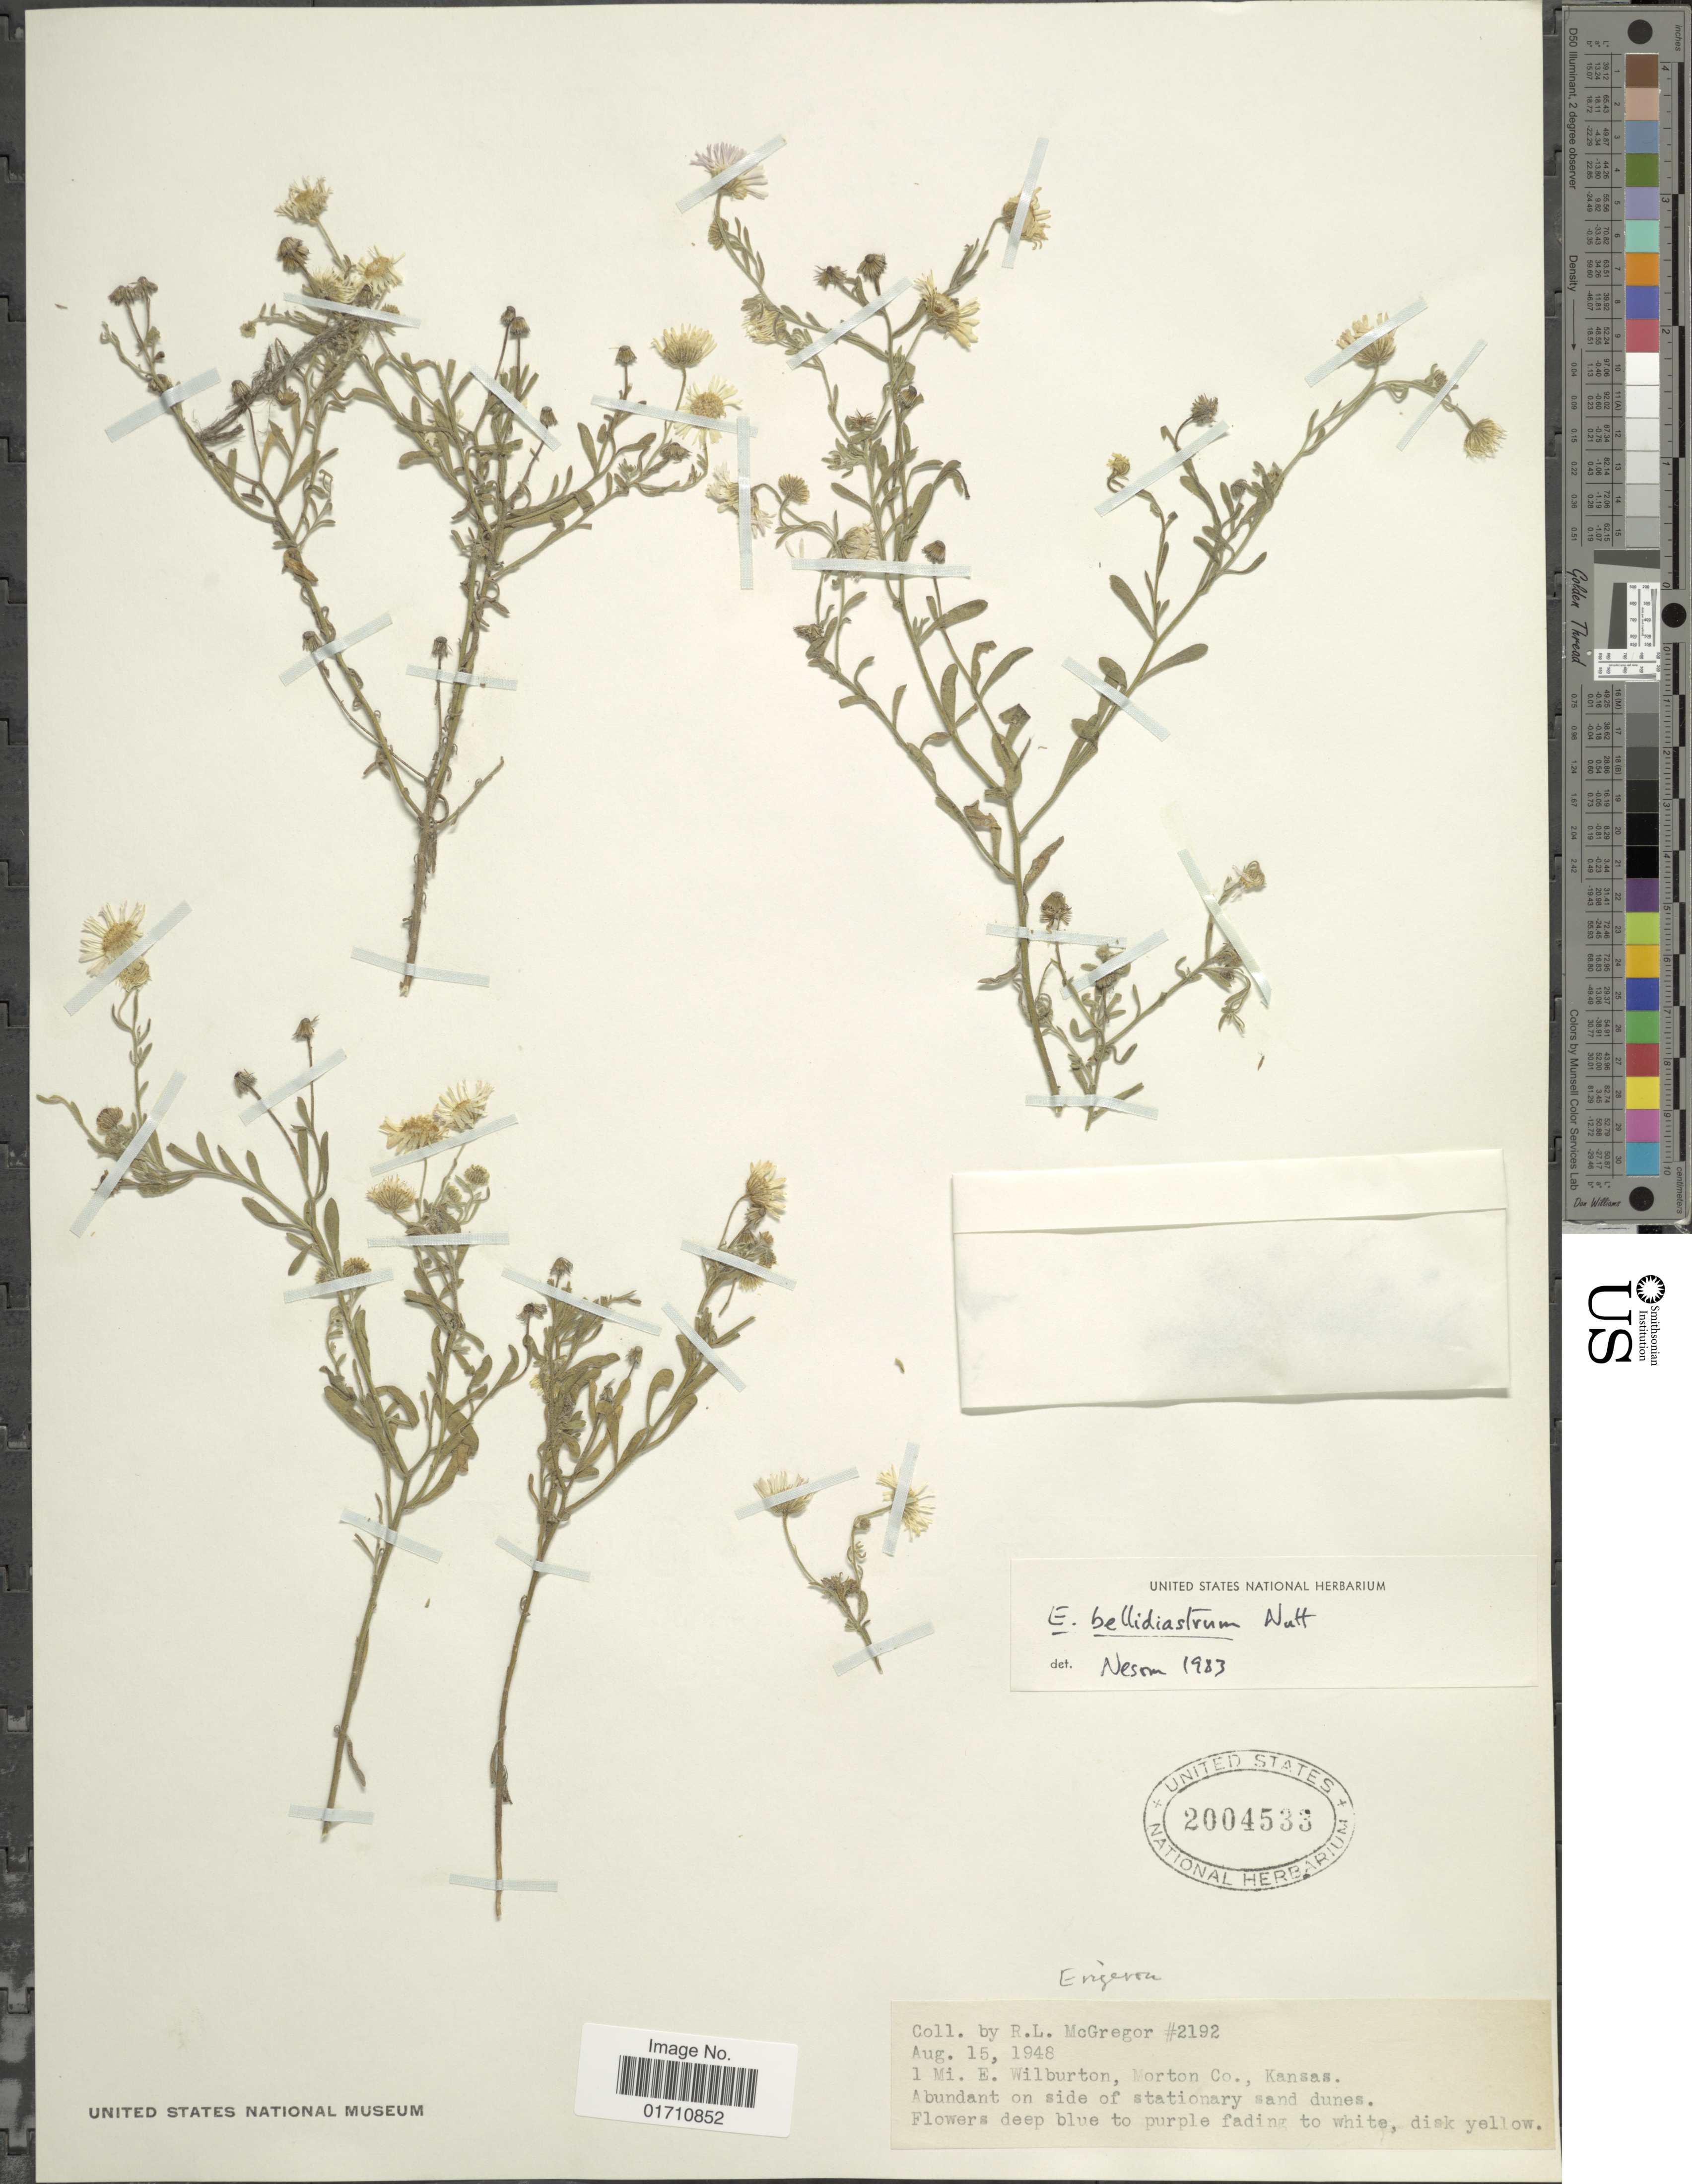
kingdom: Plantae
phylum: Tracheophyta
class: Magnoliopsida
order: Asterales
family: Asteraceae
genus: Erigeron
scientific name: Erigeron bellidiastrum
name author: Nutt.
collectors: R. McGregor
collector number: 2192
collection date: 1948-08-15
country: United States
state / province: Kansas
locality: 1 Mi. E. Wilburton, Morton Co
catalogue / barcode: US 2004533